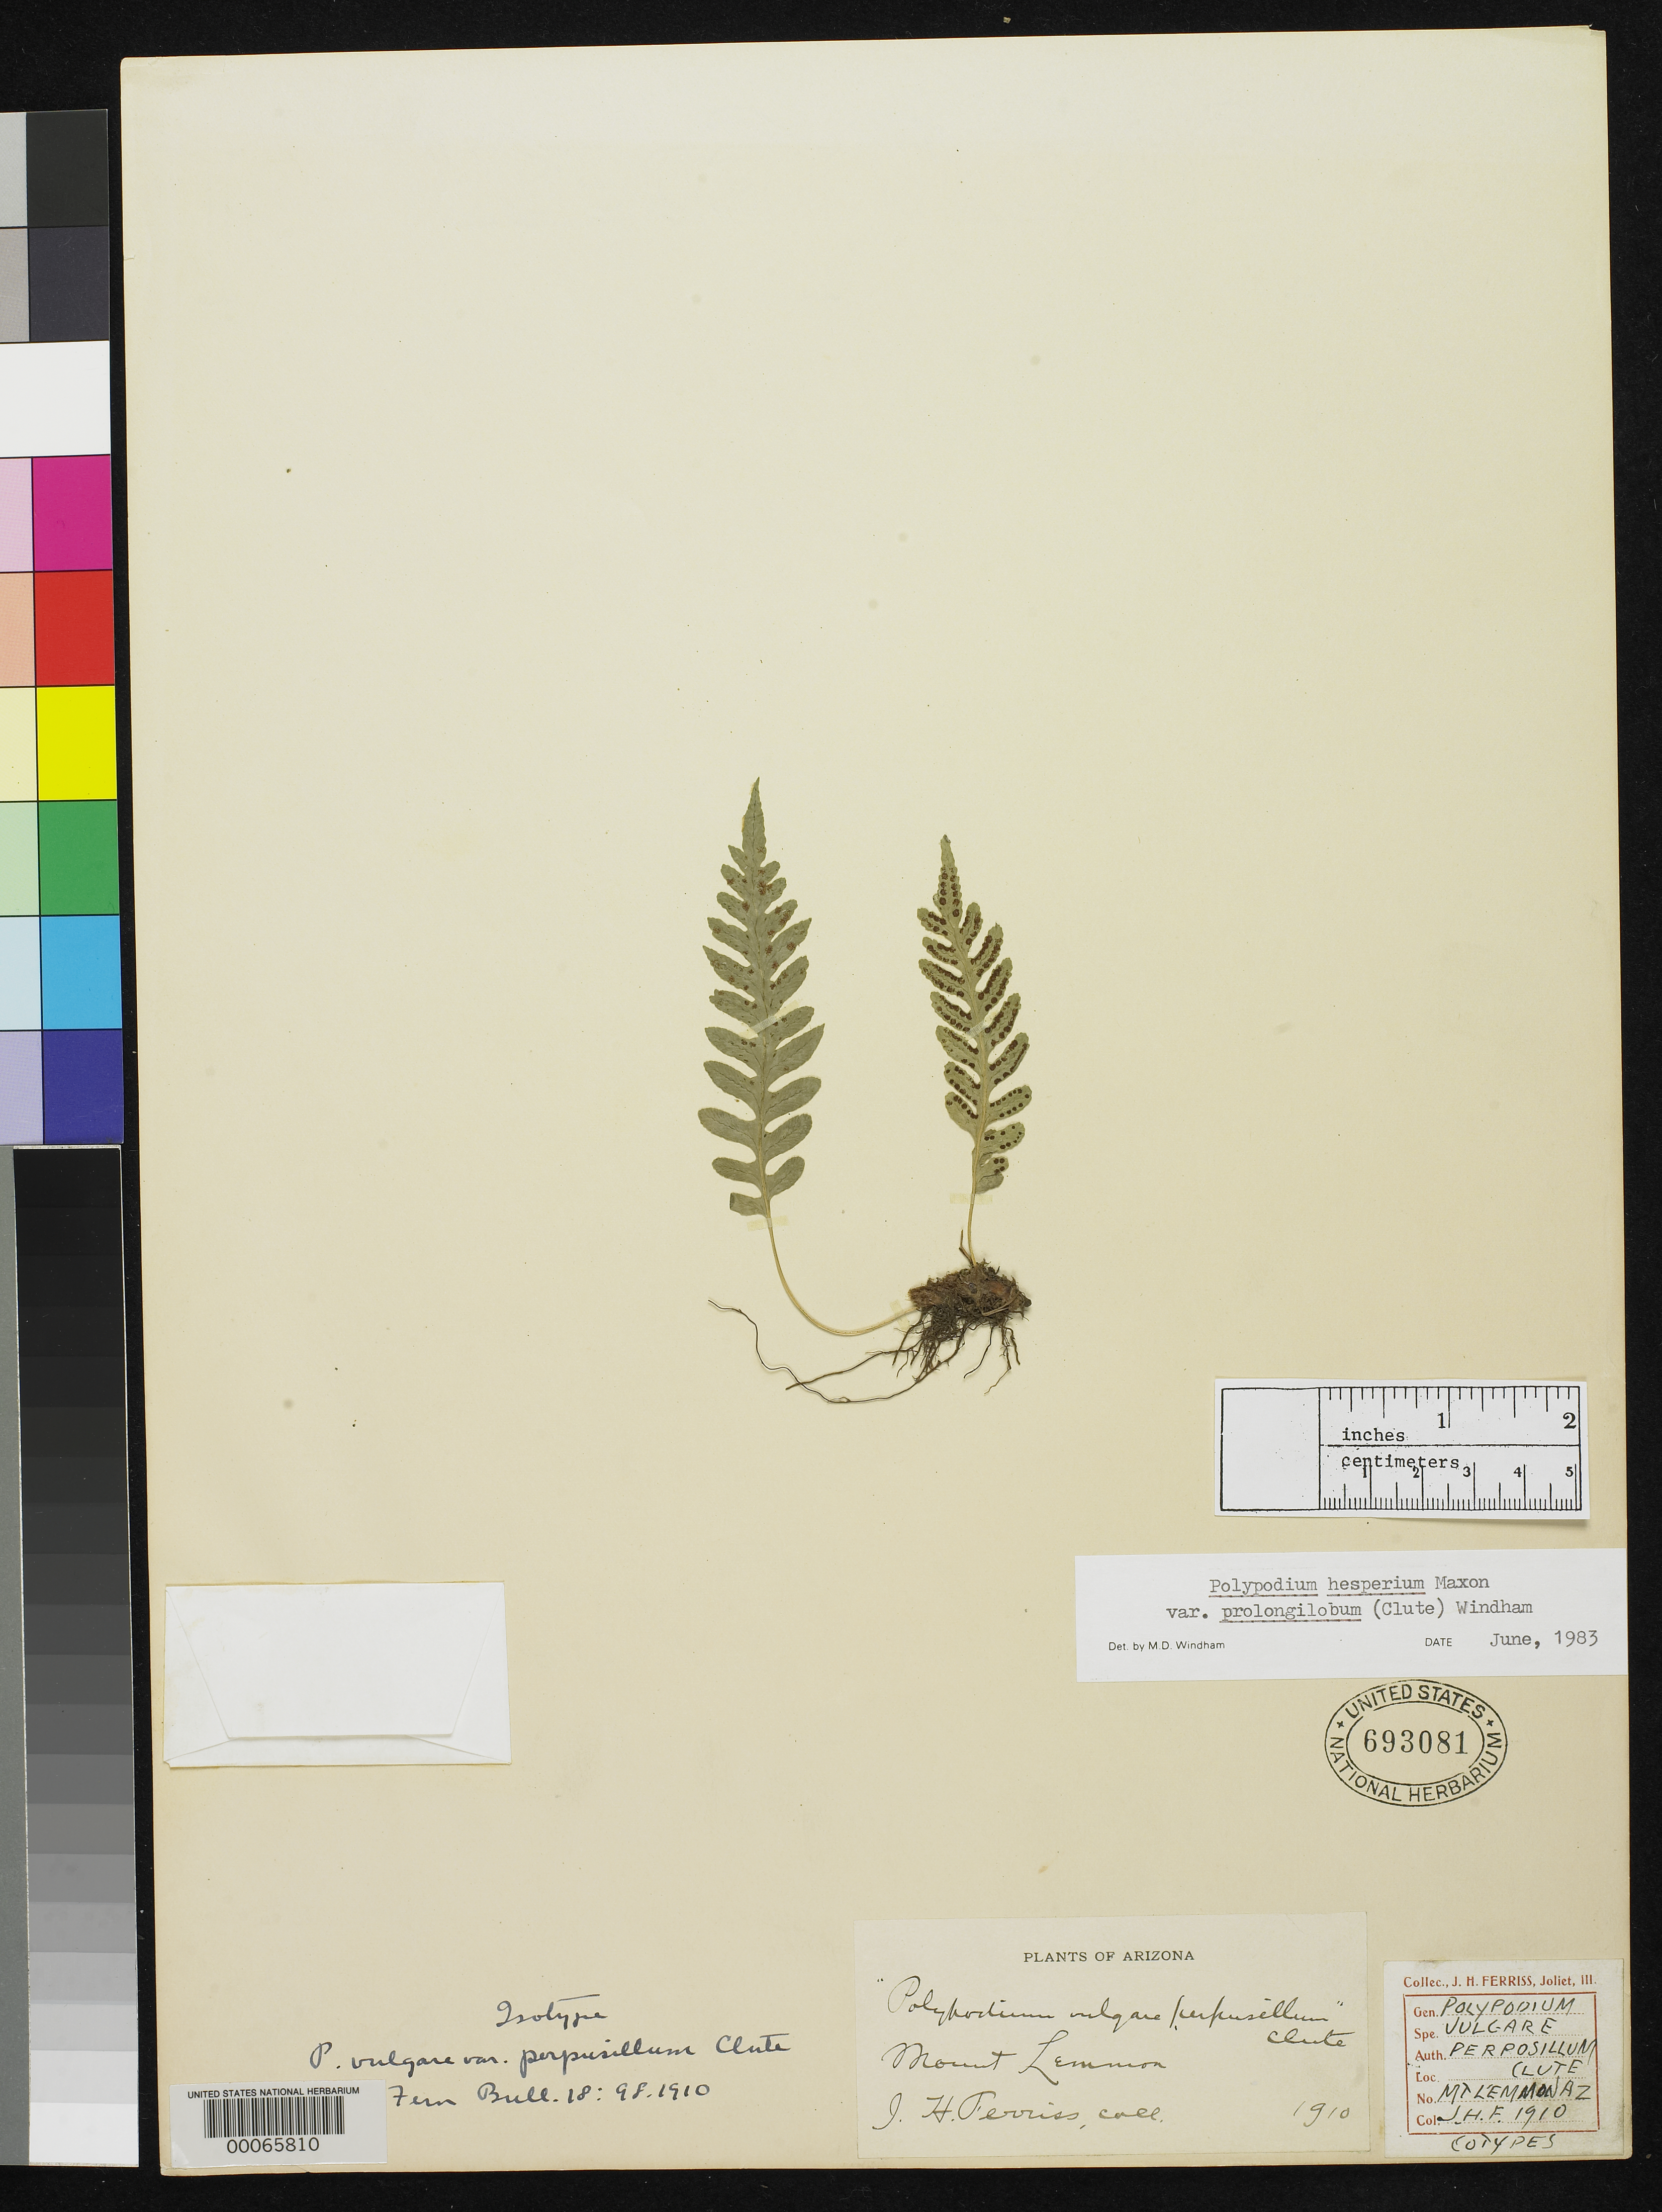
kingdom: Plantae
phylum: Tracheophyta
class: Polypodiopsida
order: Polypodiales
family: Polypodiaceae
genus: Polypodium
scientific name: Polypodium vulgare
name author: Clute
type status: Isotype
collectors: J. Ferriss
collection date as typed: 1910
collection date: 1910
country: United States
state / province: Arizona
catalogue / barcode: US 693081